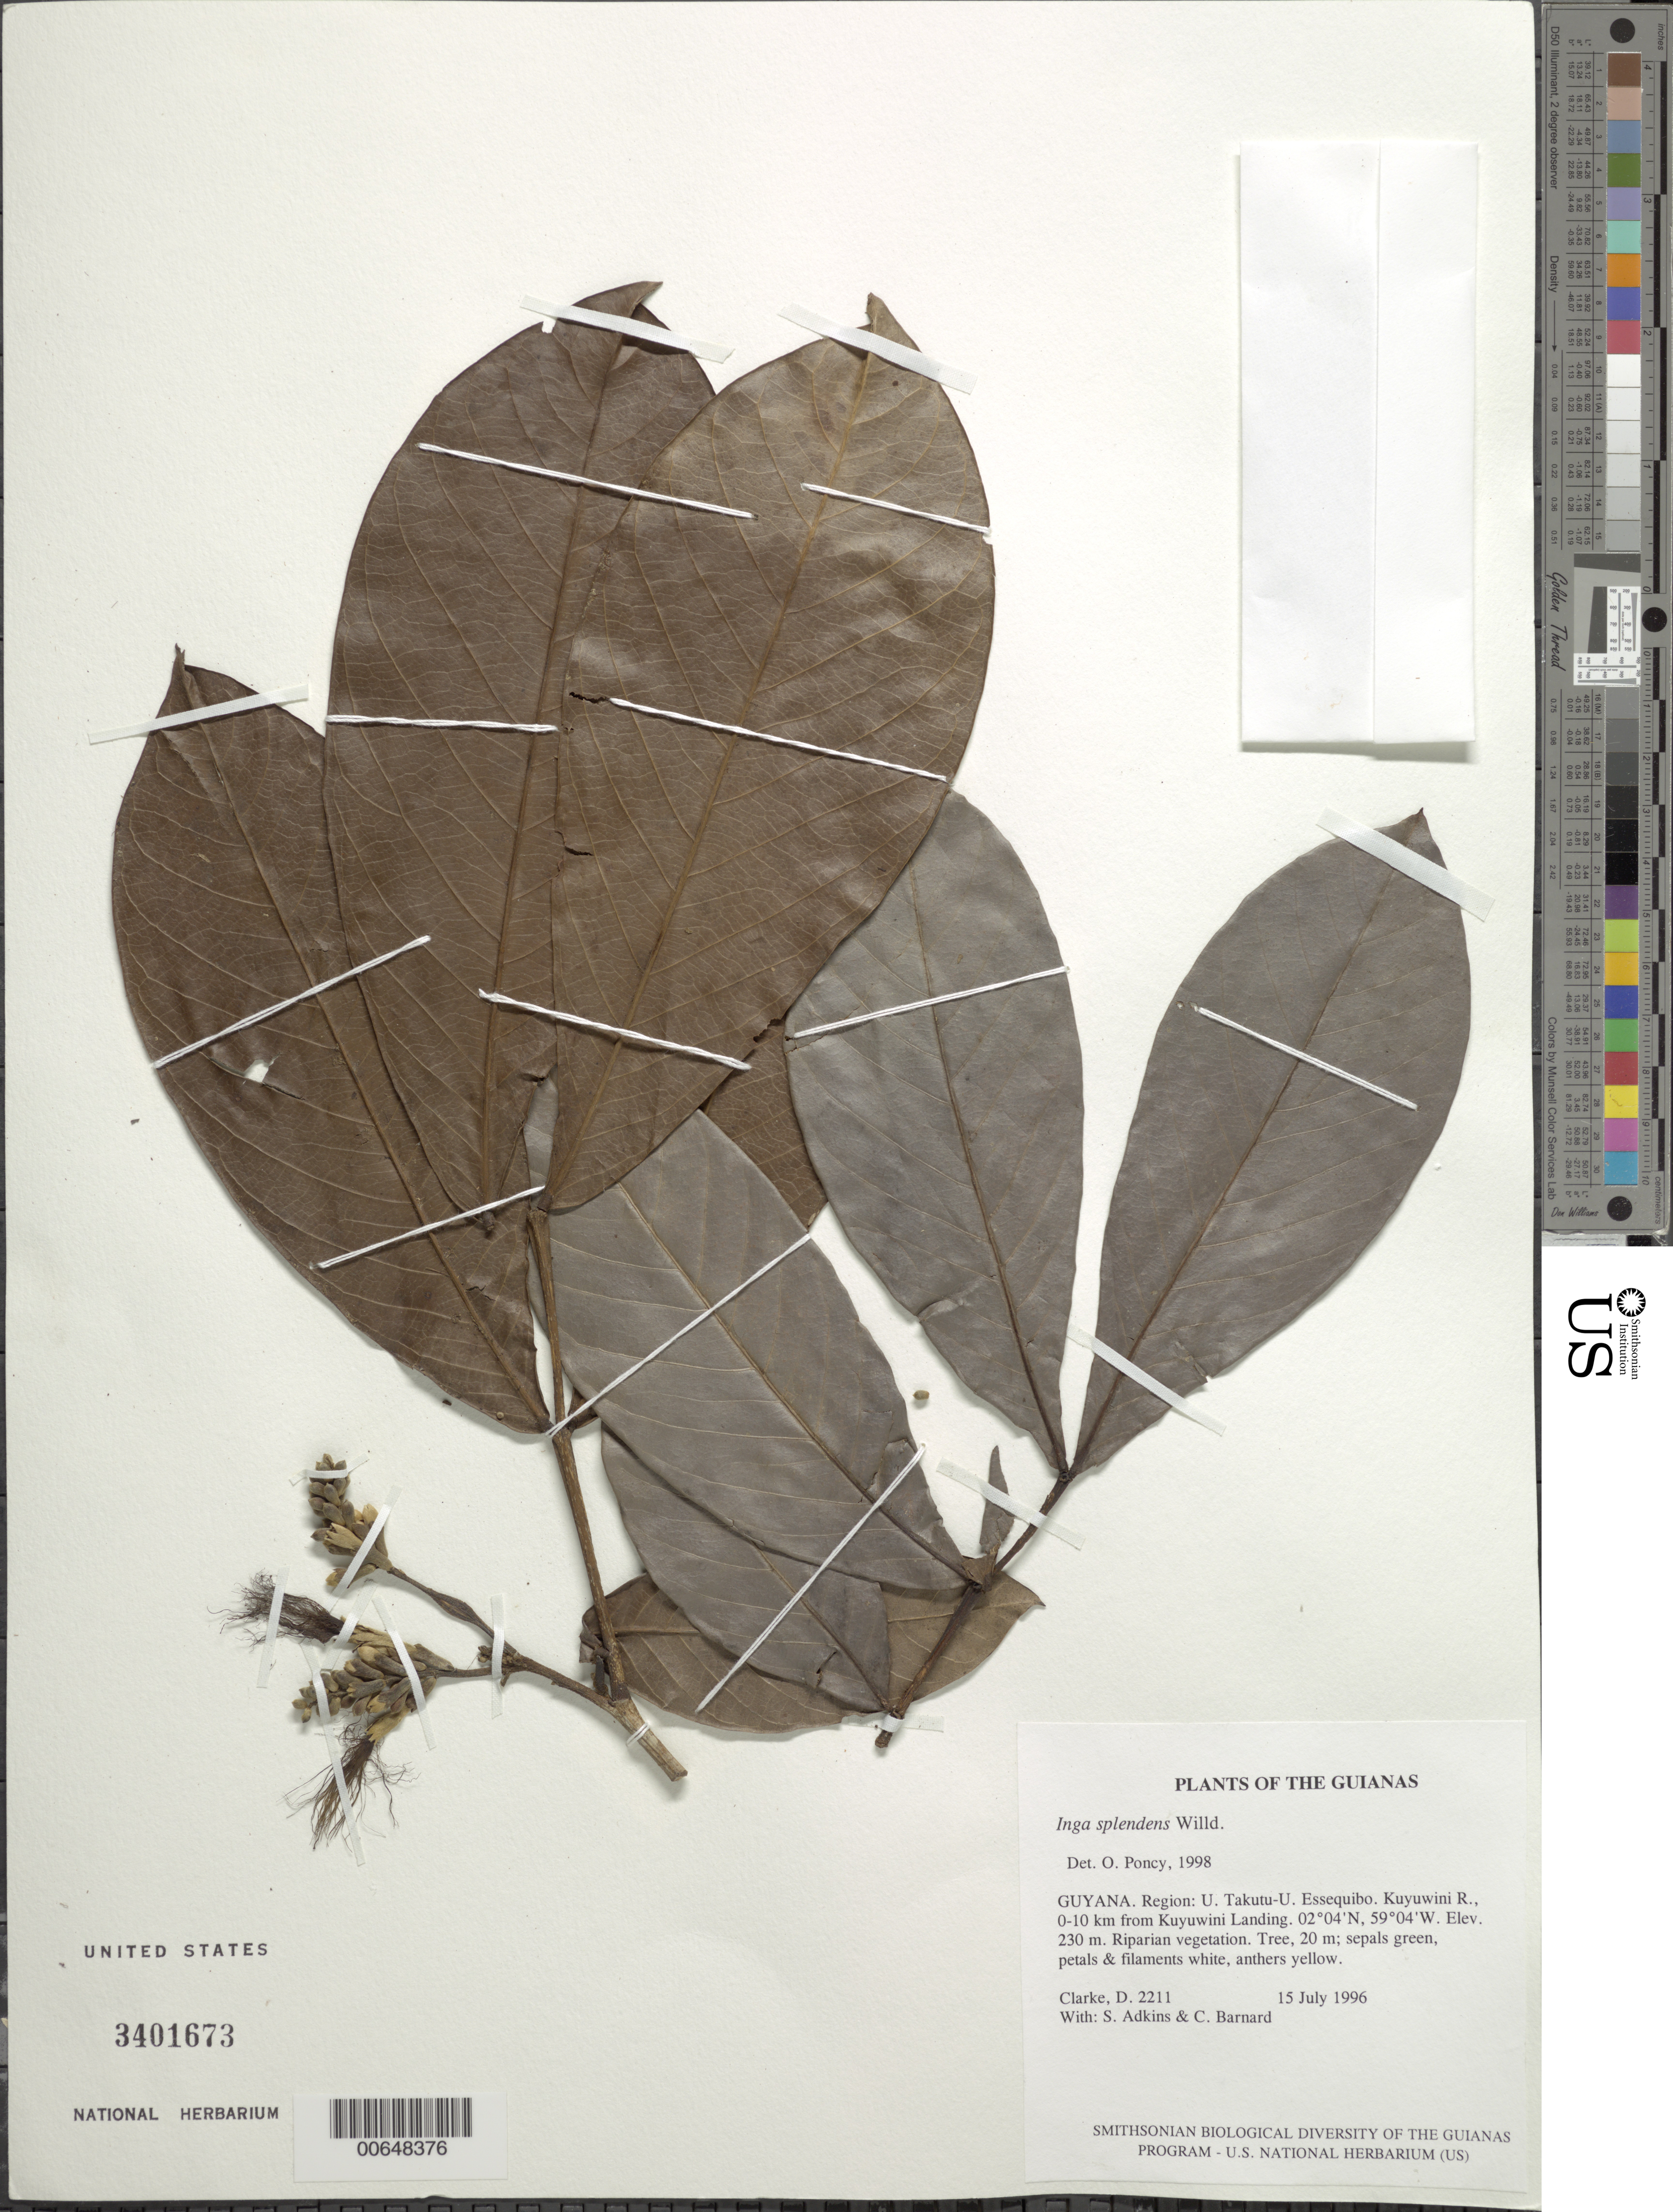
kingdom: Plantae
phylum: Tracheophyta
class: Magnoliopsida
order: Fabales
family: Fabaceae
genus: Inga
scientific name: Inga splendens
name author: Willd.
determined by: Poncy, O.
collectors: H. D. Clarke, S. Adkins & C. Bernard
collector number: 2211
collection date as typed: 15 July 1996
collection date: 1996-07-15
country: Guyana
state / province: U. Takutu-U. Essequibo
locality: Kuyuwini R., 0-10 km from Kuyuwini Landing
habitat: Riparian vegetation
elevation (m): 230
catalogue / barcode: US 3401673